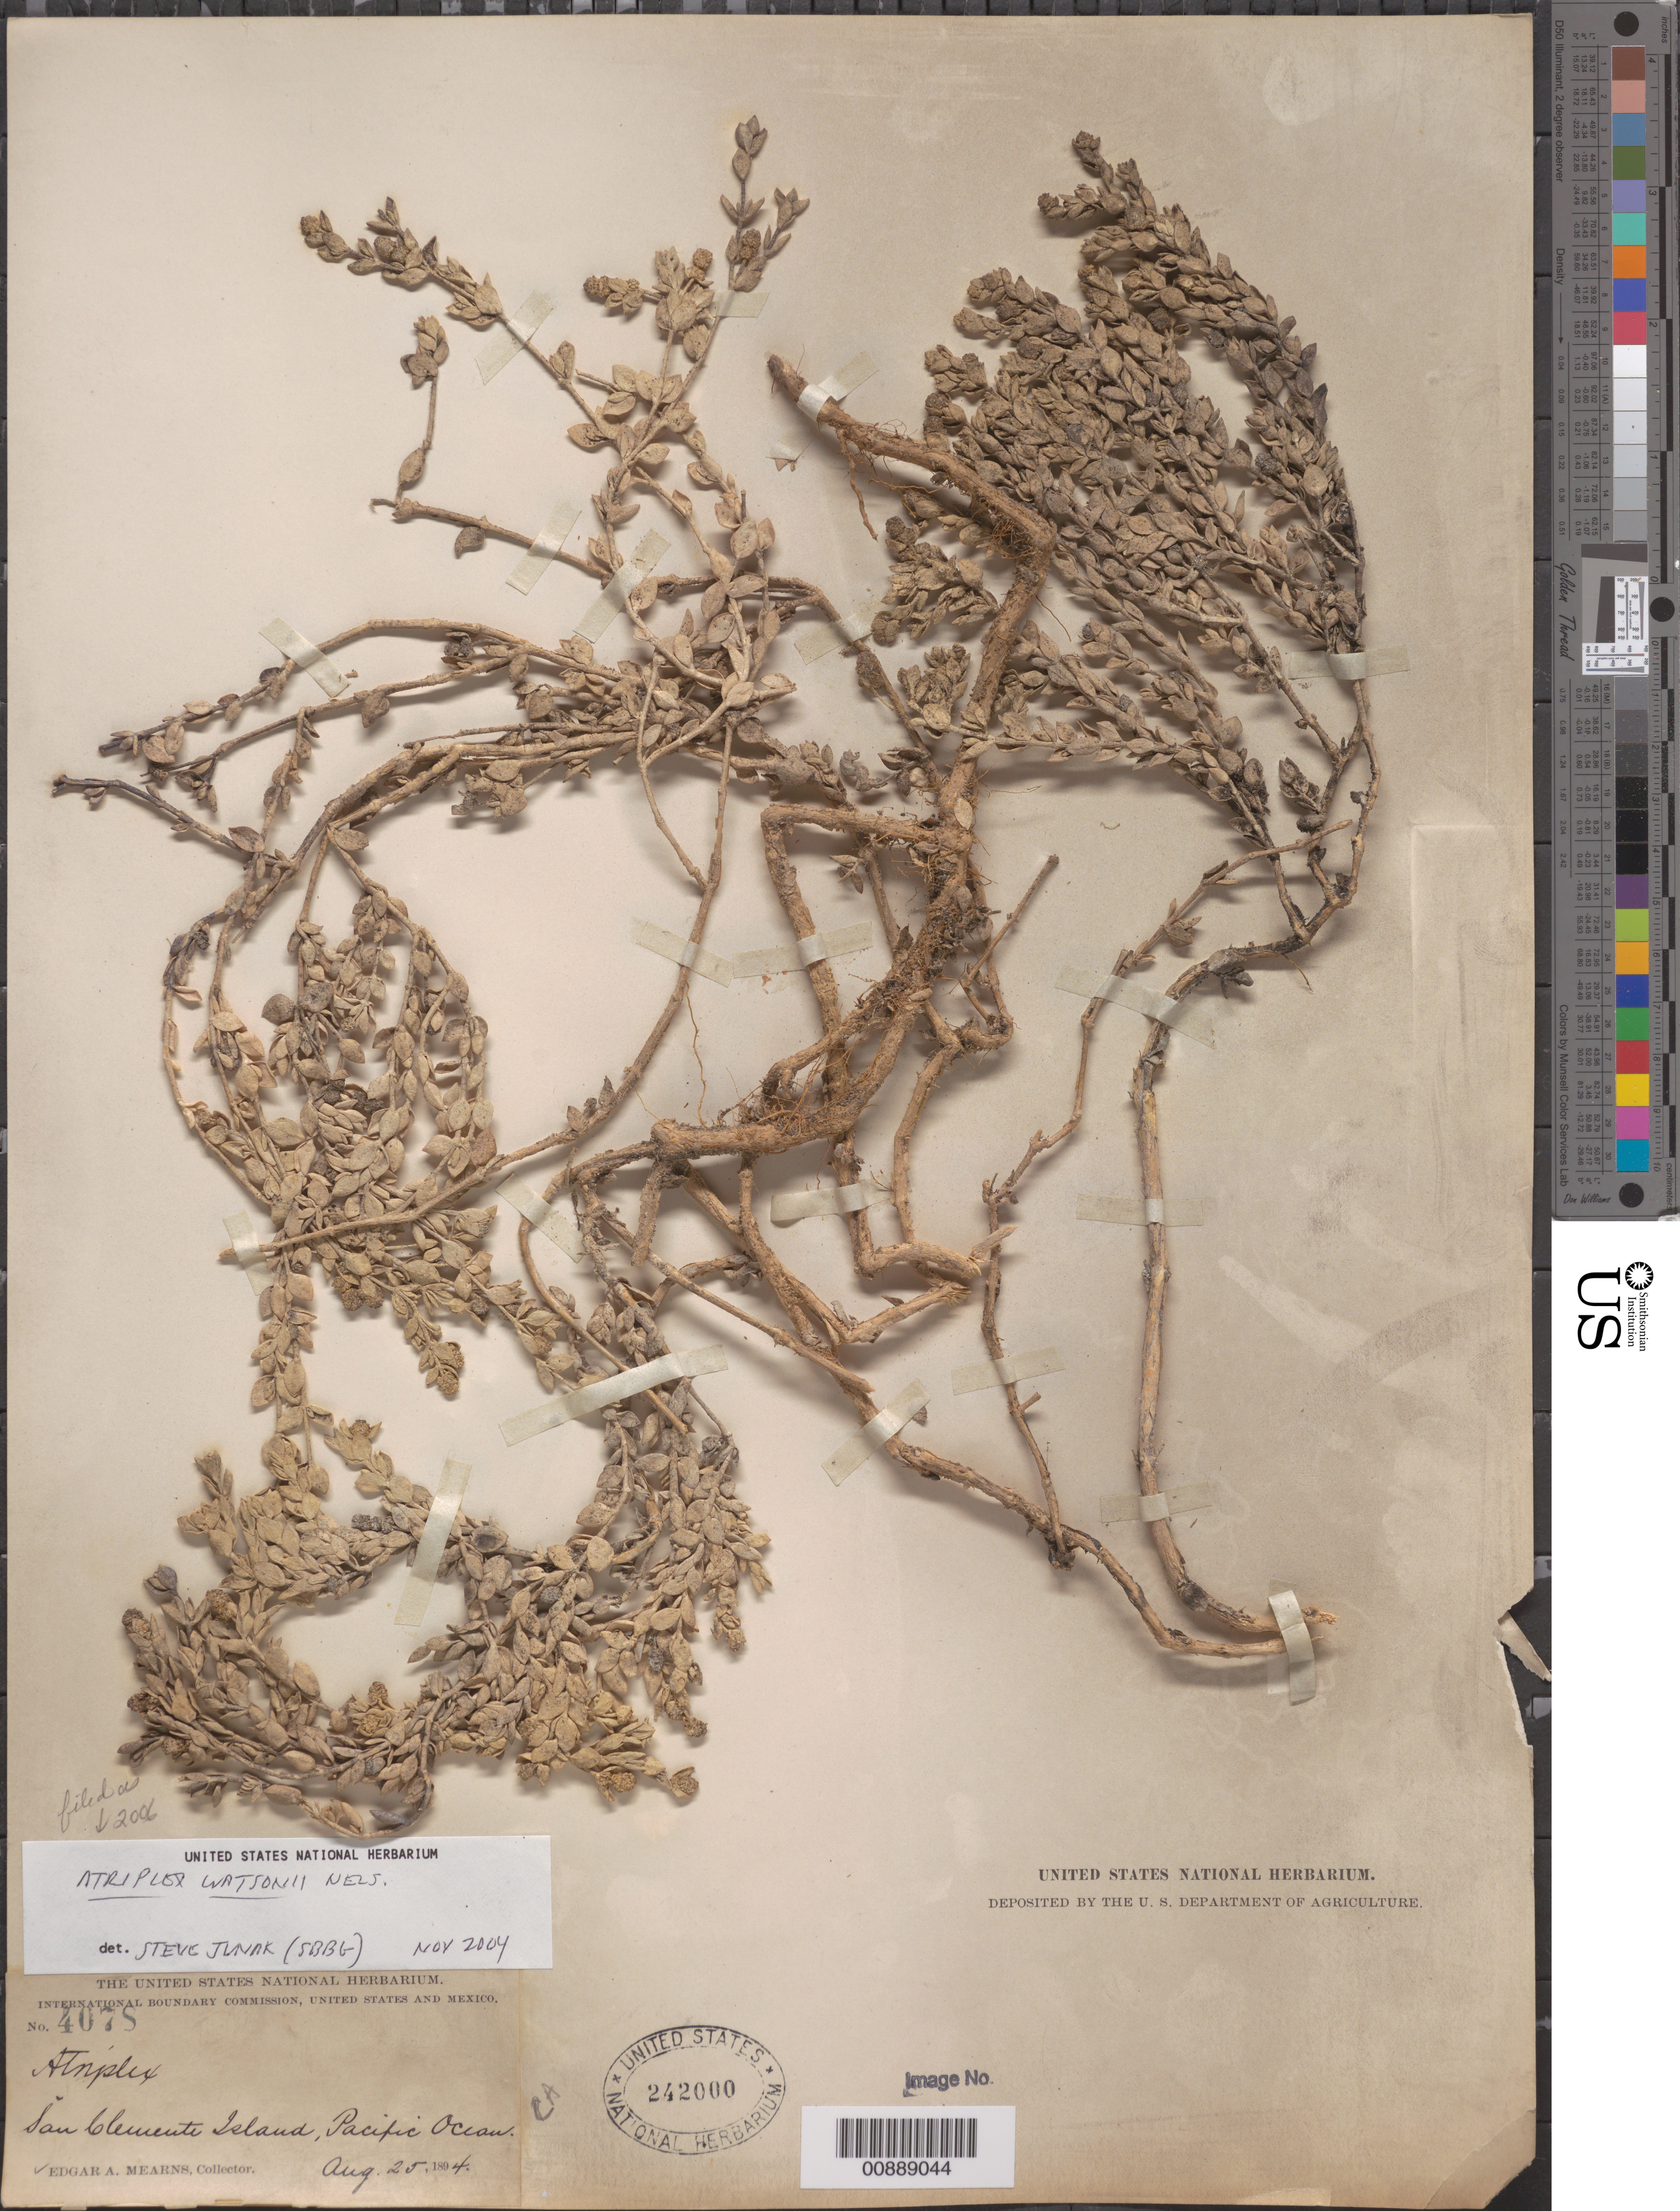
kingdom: Plantae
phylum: Tracheophyta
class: Magnoliopsida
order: Caryophyllales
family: Amaranthaceae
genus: Atriplex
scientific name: Atriplex watsonii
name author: A. Nelson ex Abrams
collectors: E. A. Mearns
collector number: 4078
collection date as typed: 25 Aug 1894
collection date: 1894-08-25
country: United States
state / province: California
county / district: Los Angeles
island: San Clemente I.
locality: San Clemente Island, Pacific Ocean.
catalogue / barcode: US 242000